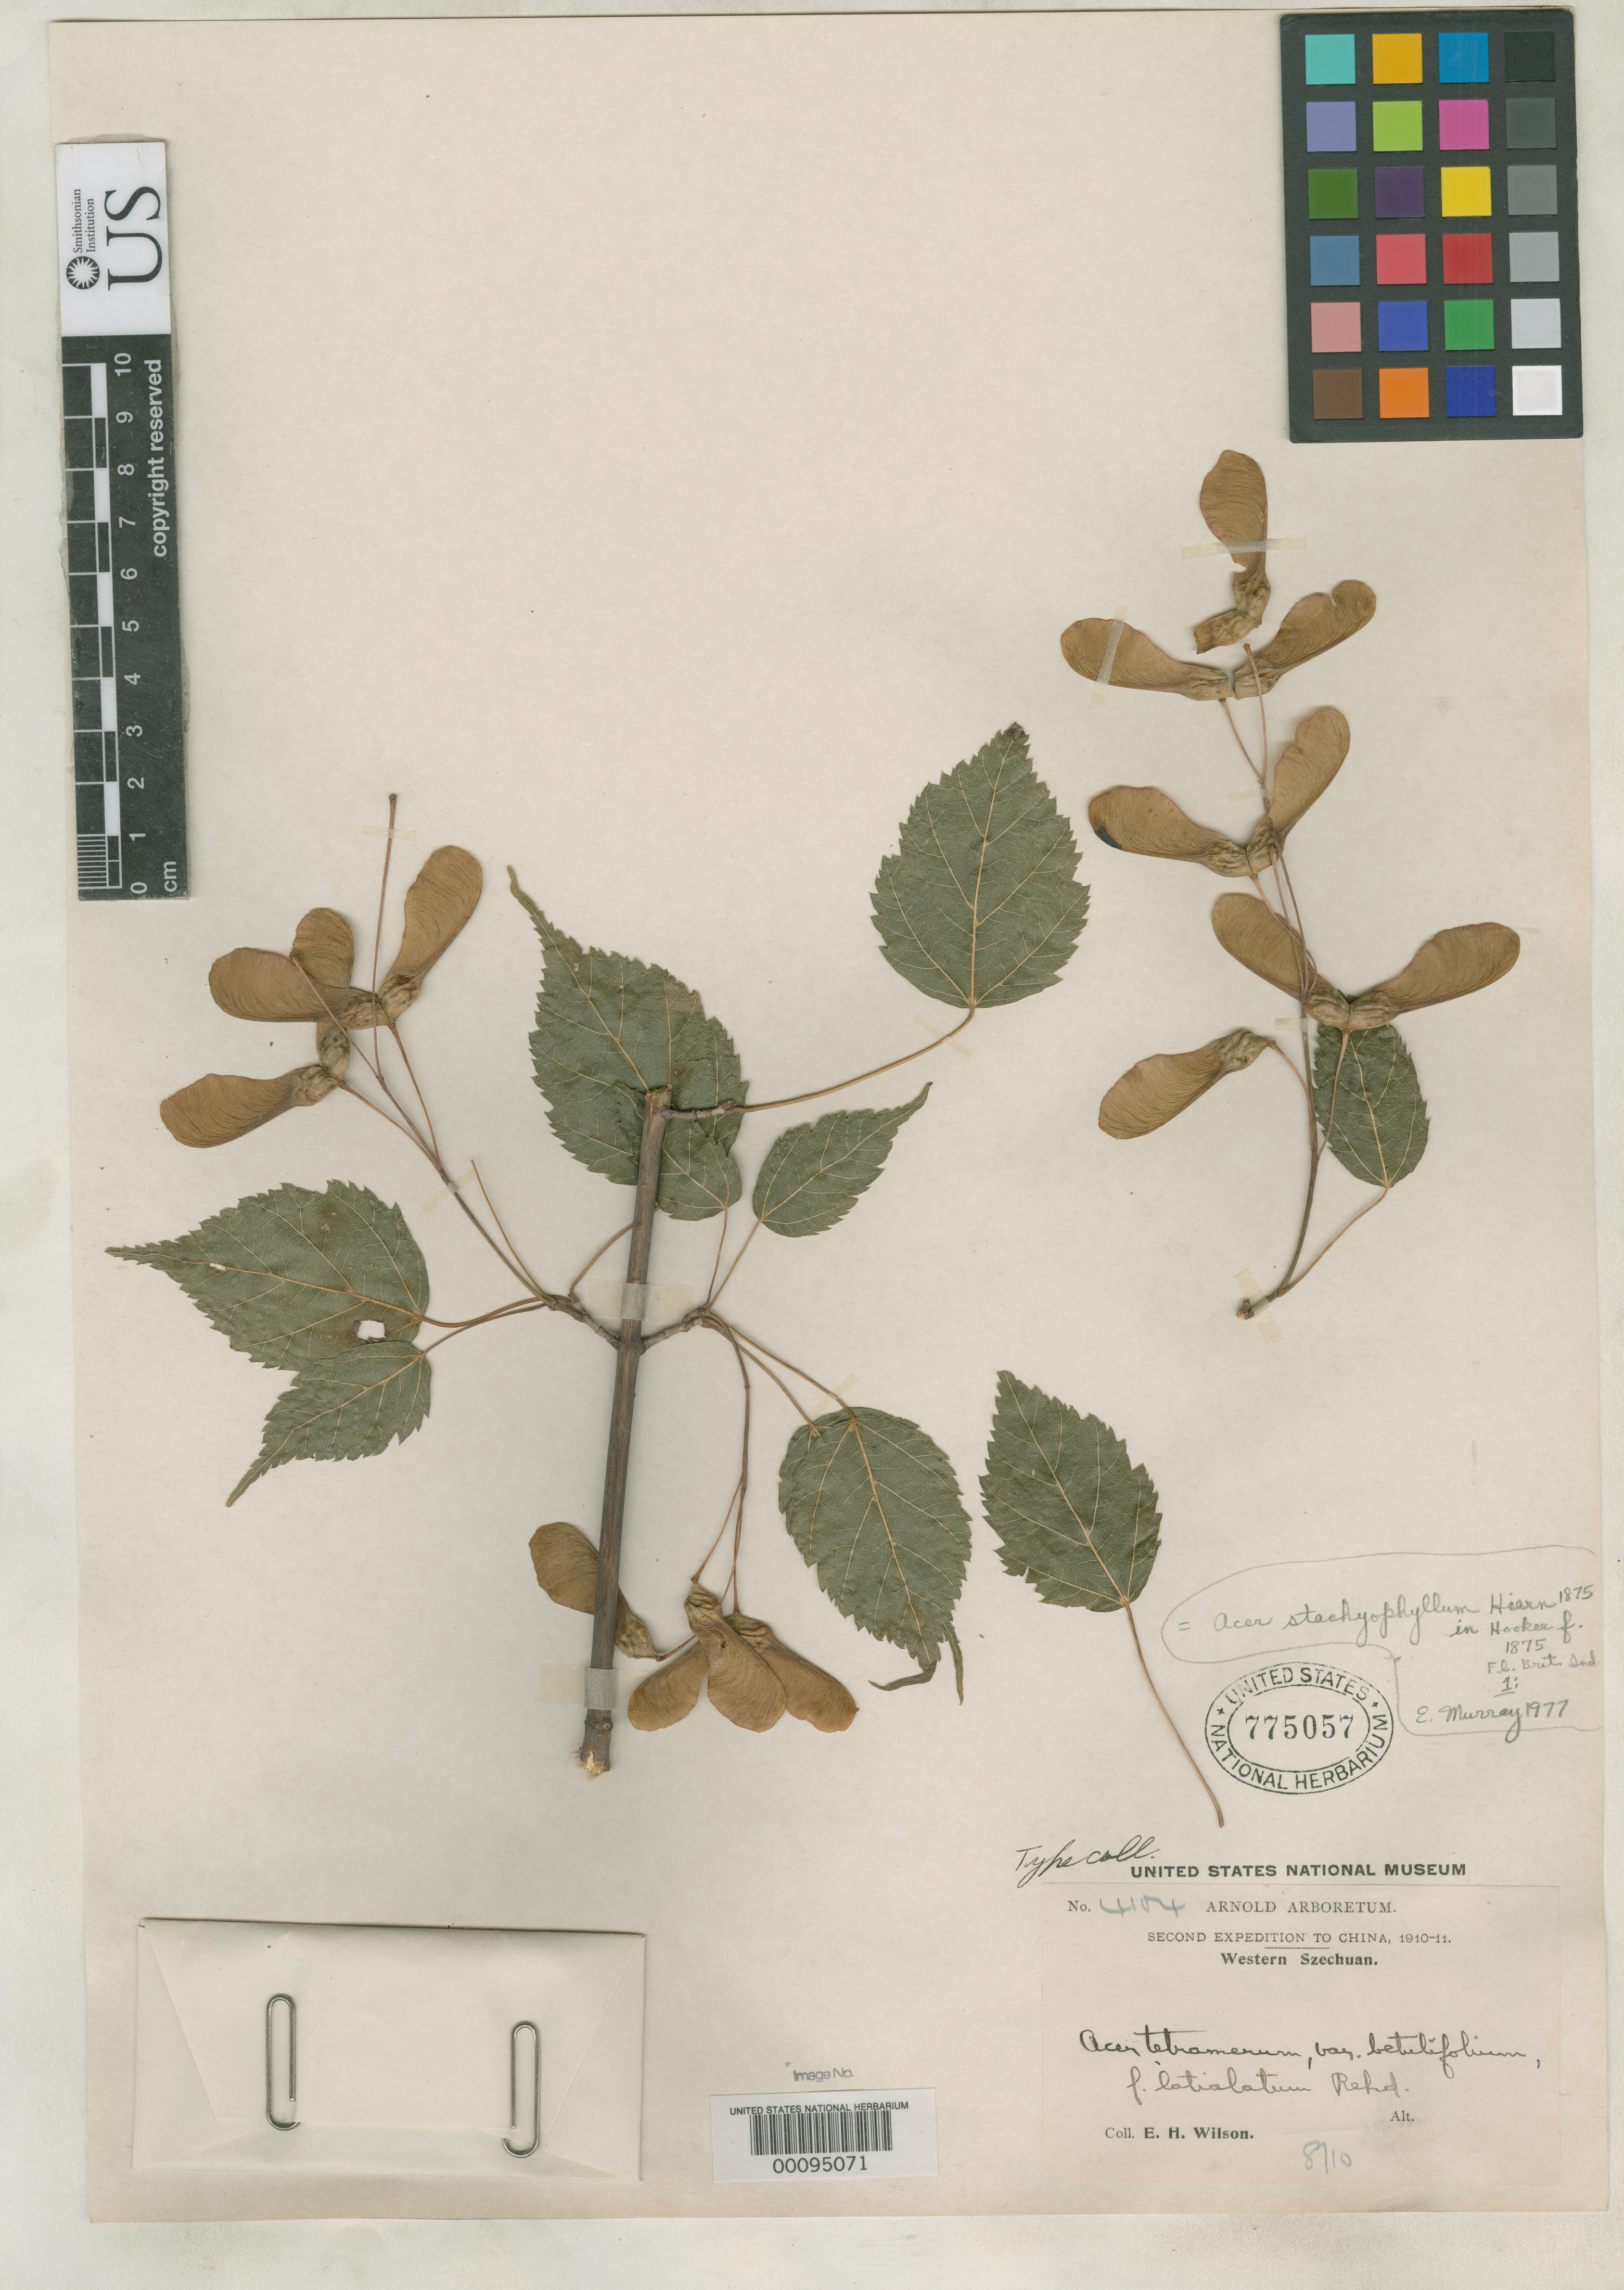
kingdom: Plantae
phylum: Tracheophyta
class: Magnoliopsida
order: Sapindales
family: Sapindaceae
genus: Acer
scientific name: Acer tetramerum f. latialatum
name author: Rehder in Sarg.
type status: Isotype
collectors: E. H. Wilson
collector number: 4104 p.p.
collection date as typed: Aug 1910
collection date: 1910-08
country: China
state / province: Sichuan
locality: Sungpan.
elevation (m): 2400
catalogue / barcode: US 775057